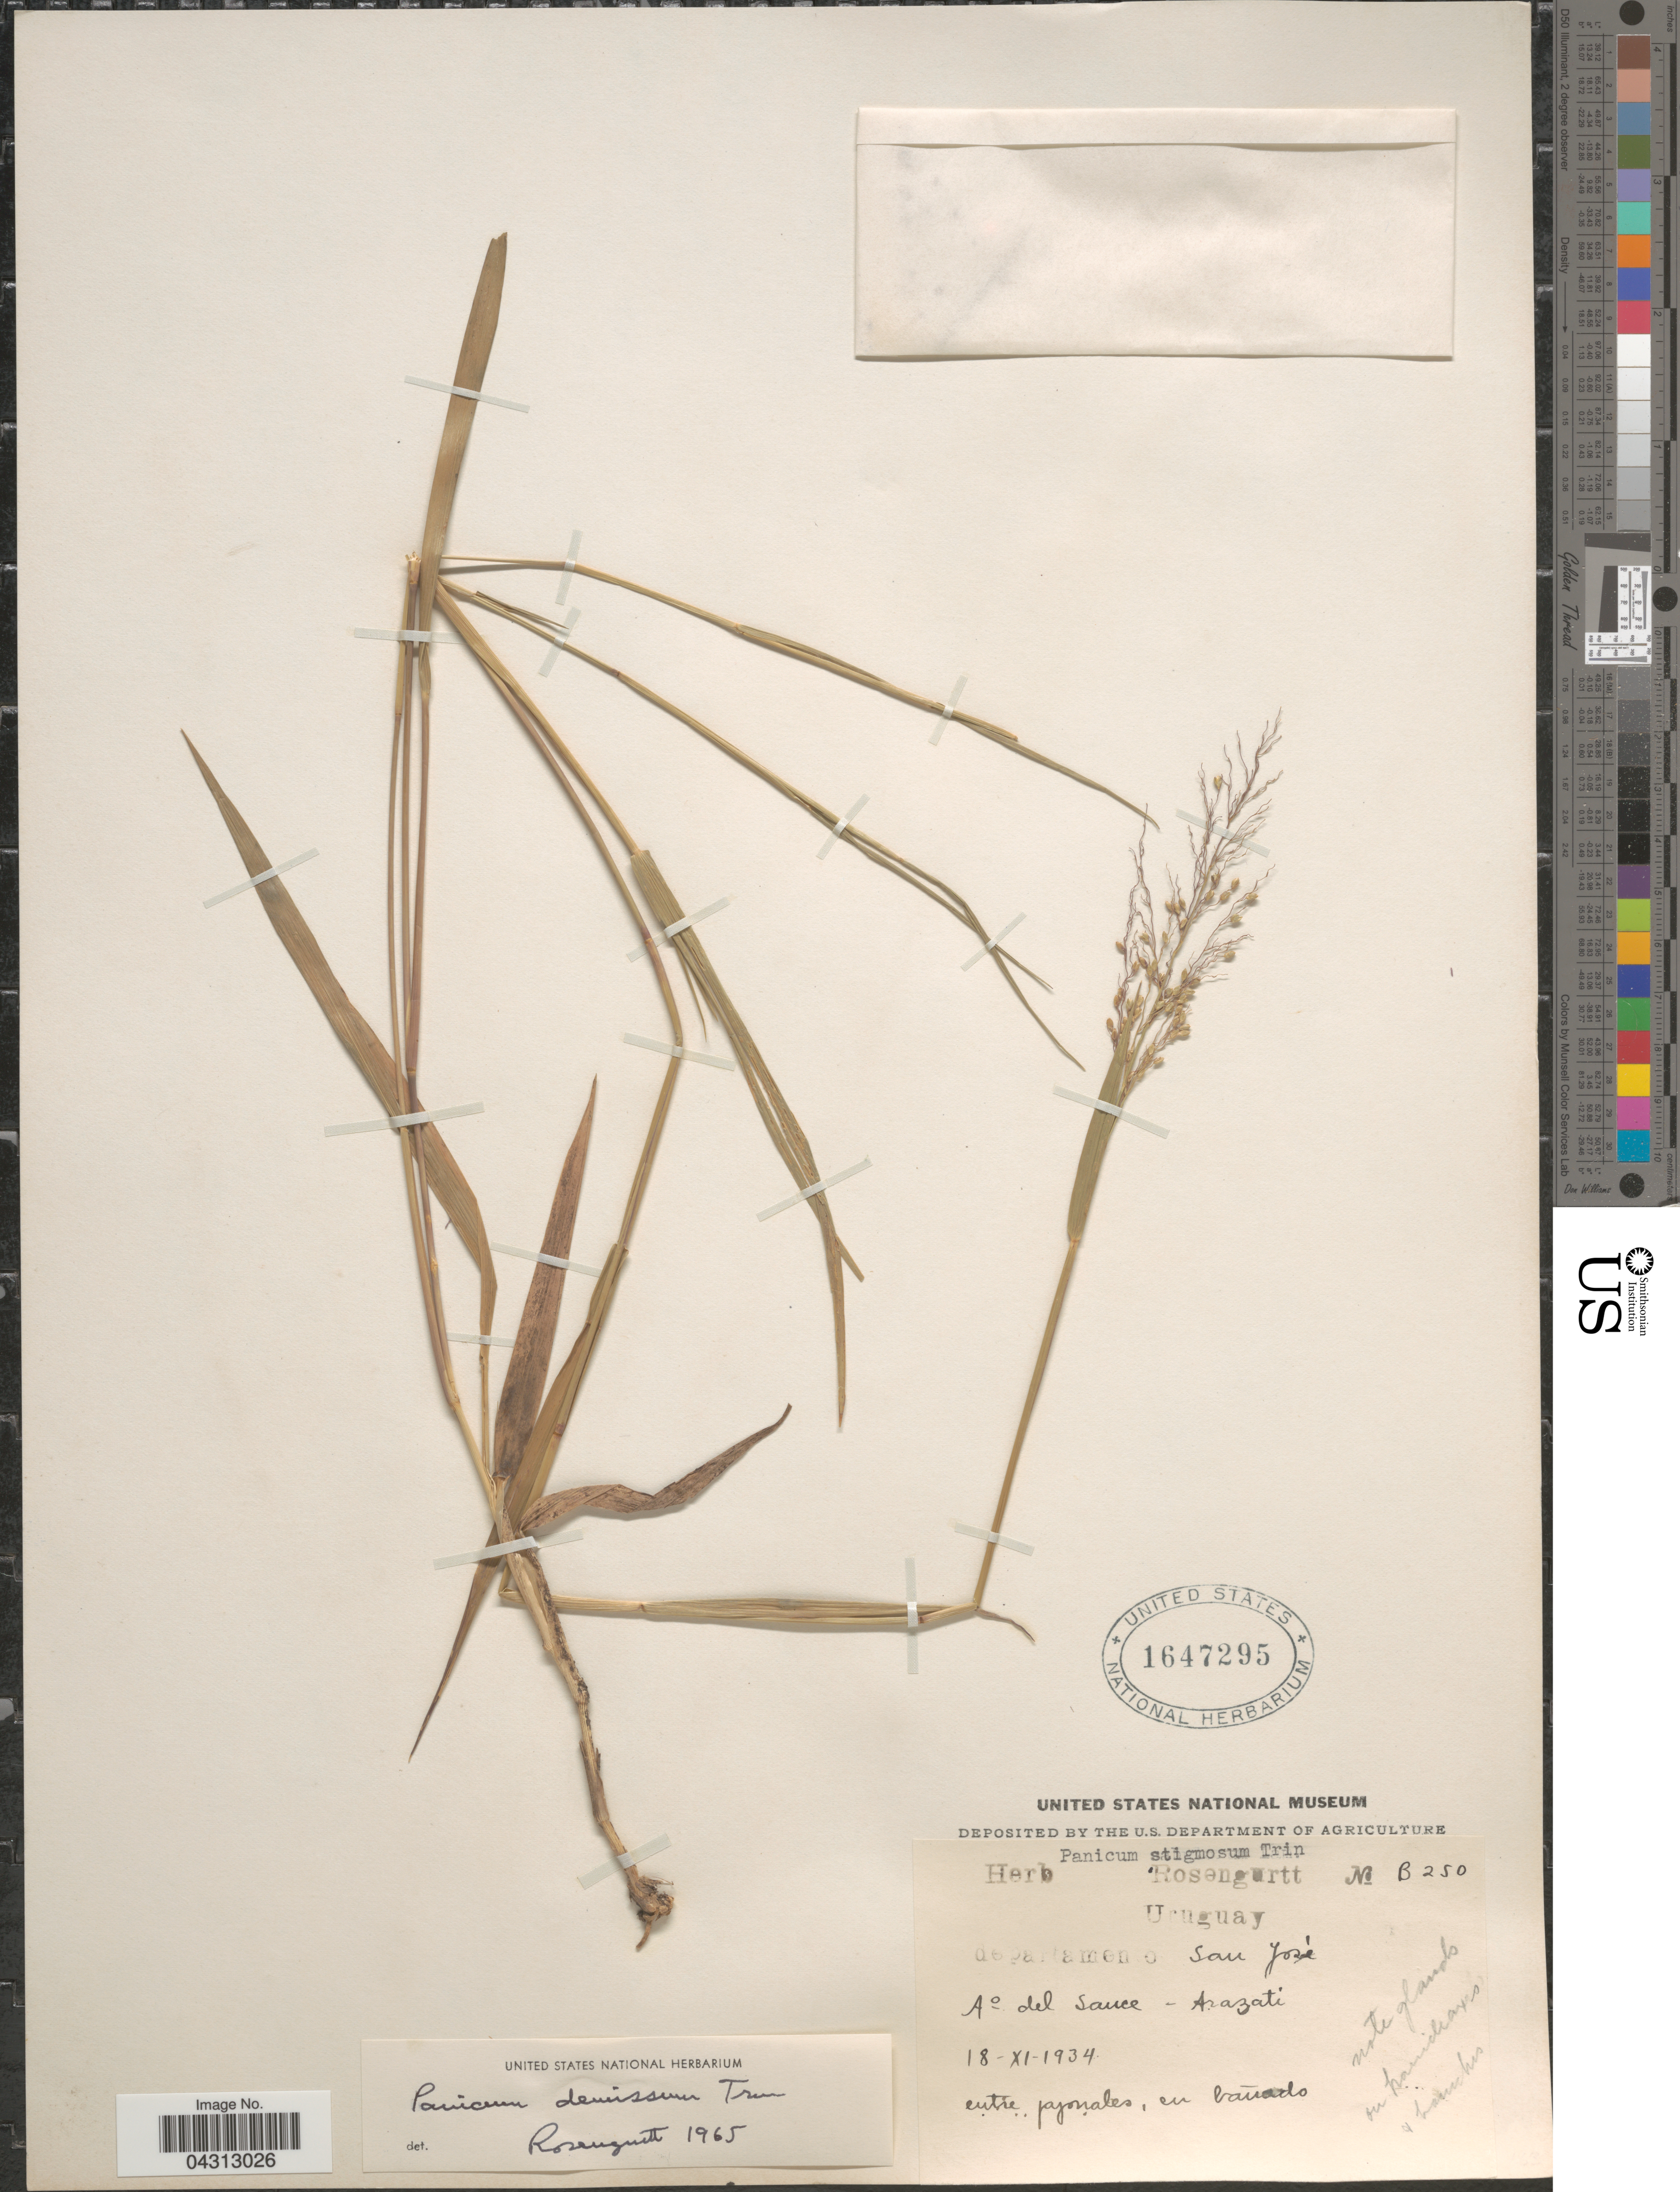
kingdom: Plantae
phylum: Tracheophyta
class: Liliopsida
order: Poales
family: Poaceae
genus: Dichanthelium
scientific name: Dichanthelium sabulorum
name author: (Lam.) Gould & C.A. Clark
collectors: ex herb. Rosengurtt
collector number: B250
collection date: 1934-11-18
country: Uruguay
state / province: San Jose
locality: Departamento San Josè. Ao del Sauce- Arazati.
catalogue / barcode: US 1647295